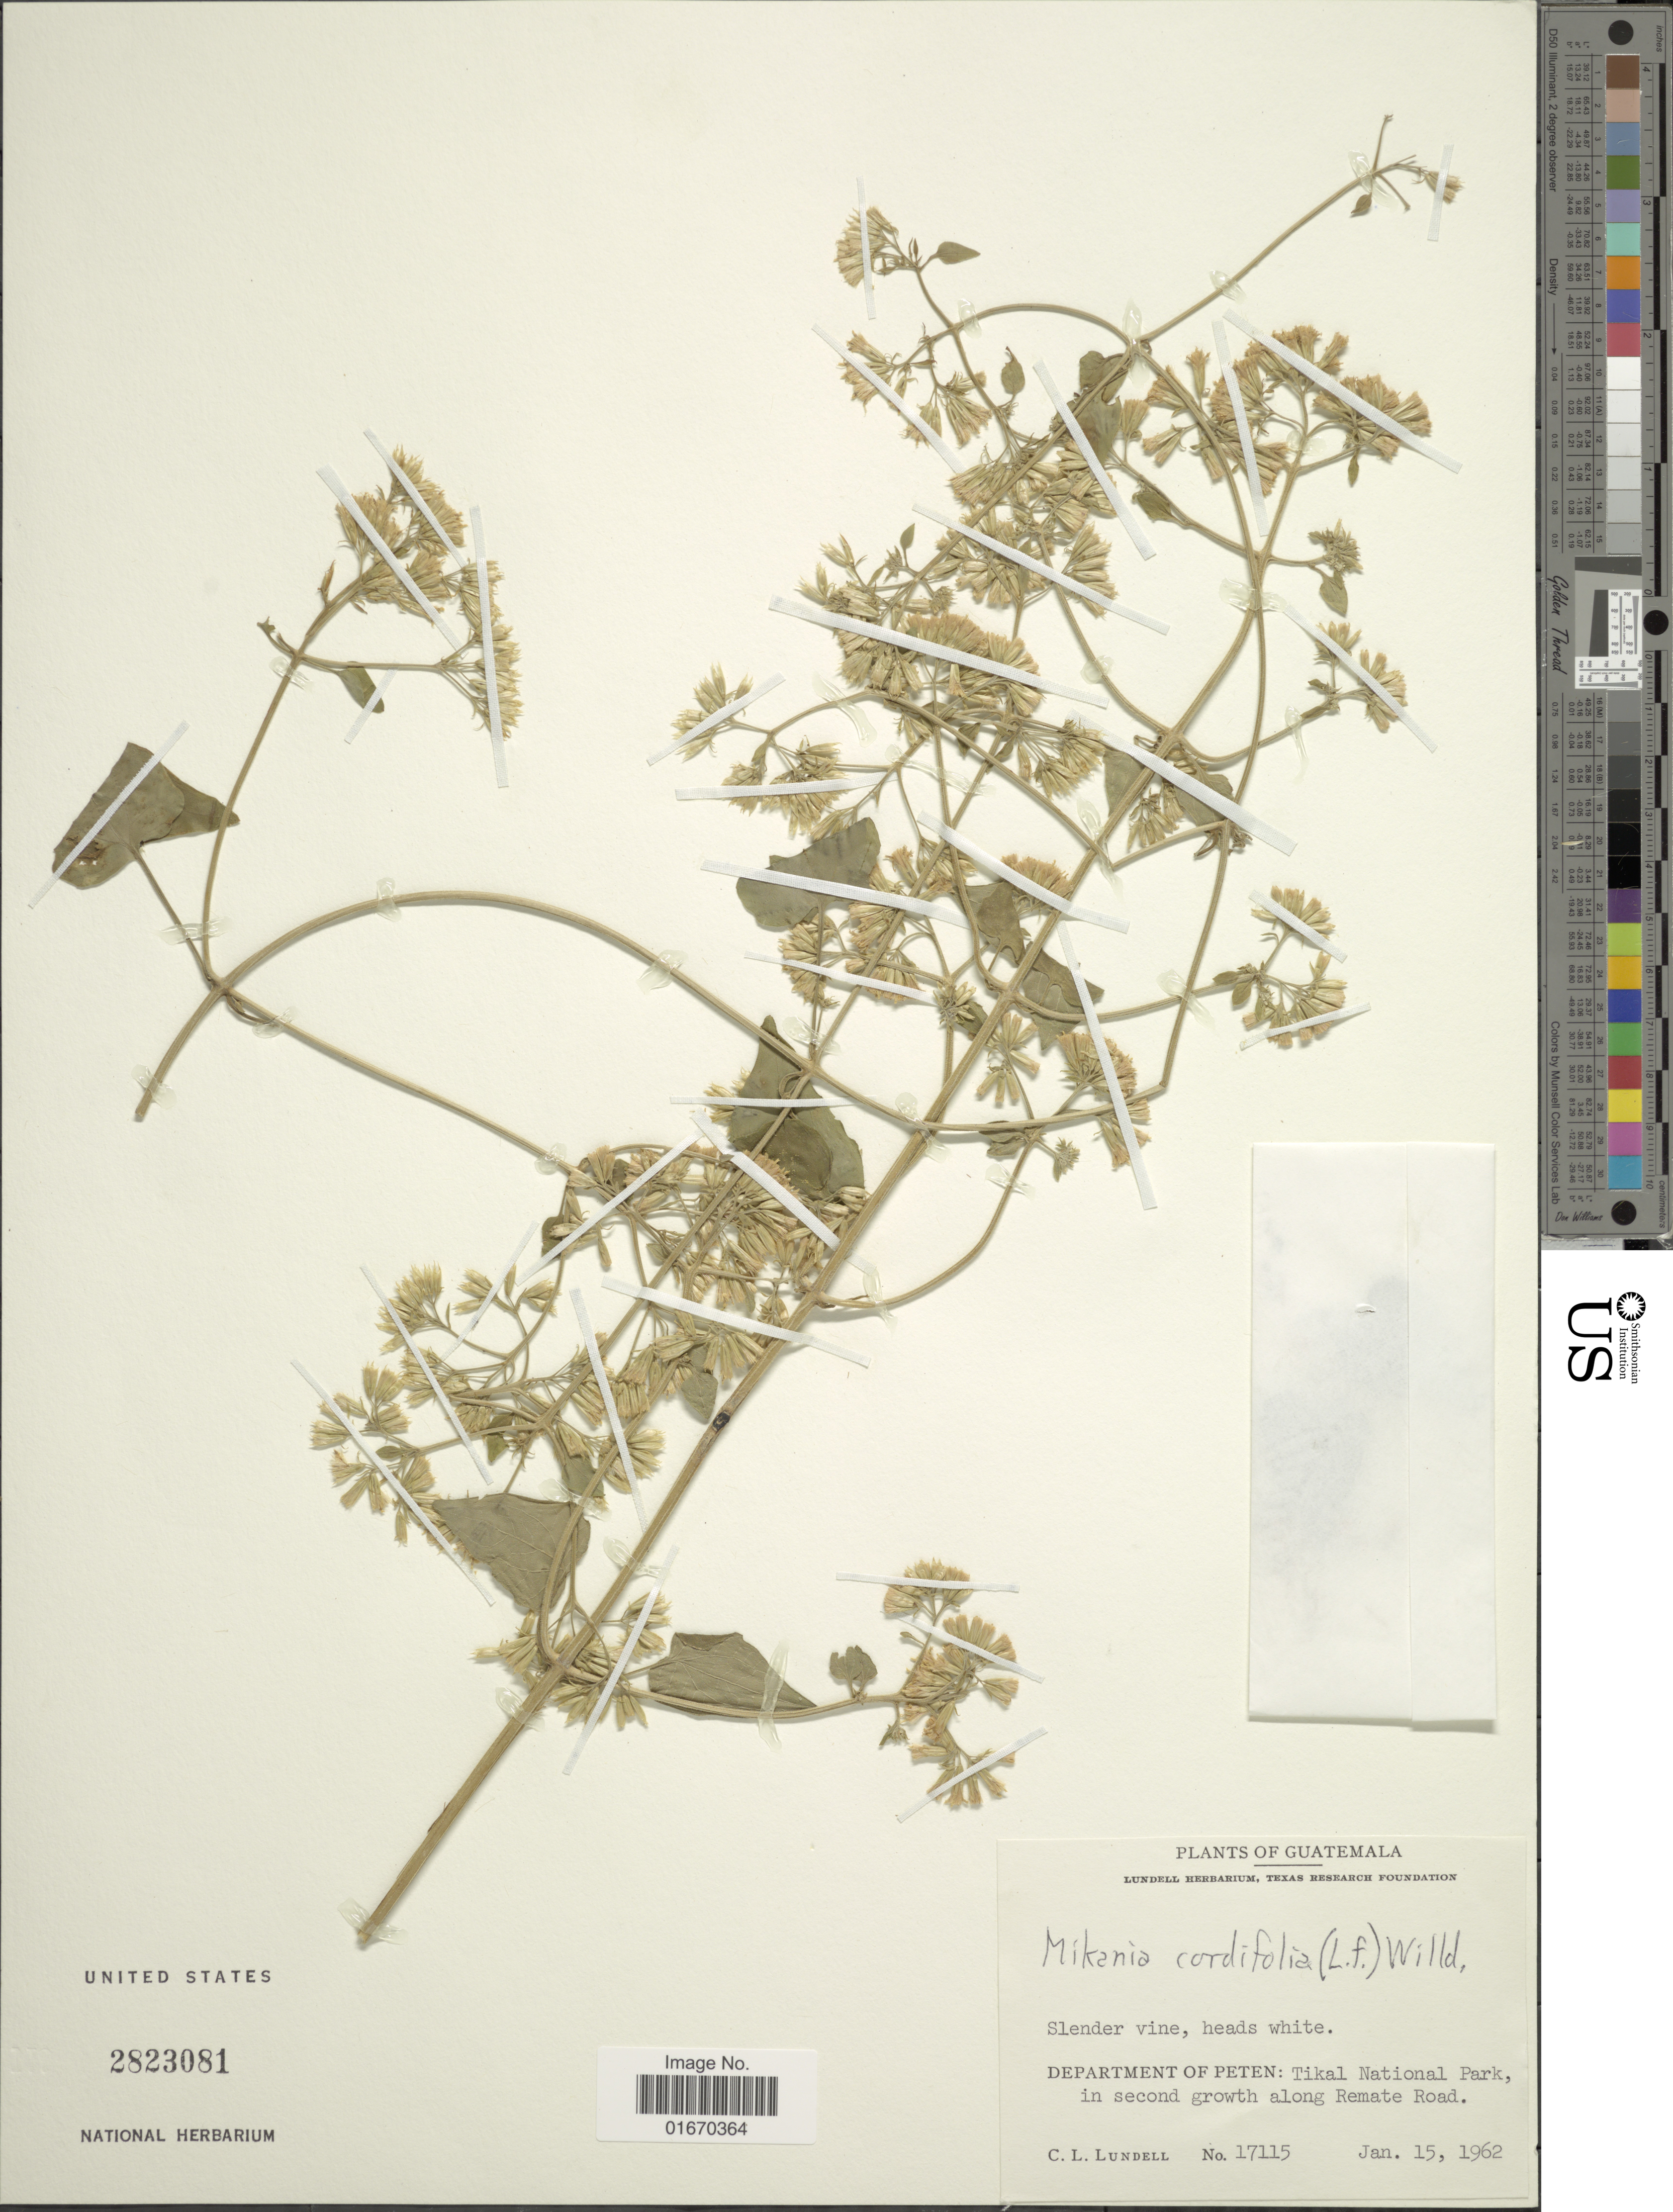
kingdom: Plantae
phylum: Tracheophyta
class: Magnoliopsida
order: Asterales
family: Asteraceae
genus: Mikania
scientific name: Mikania cordifolia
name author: Kunth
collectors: C. L. Lundell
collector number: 17115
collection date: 1962-01-15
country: Guatemala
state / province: El Petén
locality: Department of Peten, Tikal National Park, along Remate Road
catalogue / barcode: US 2823081